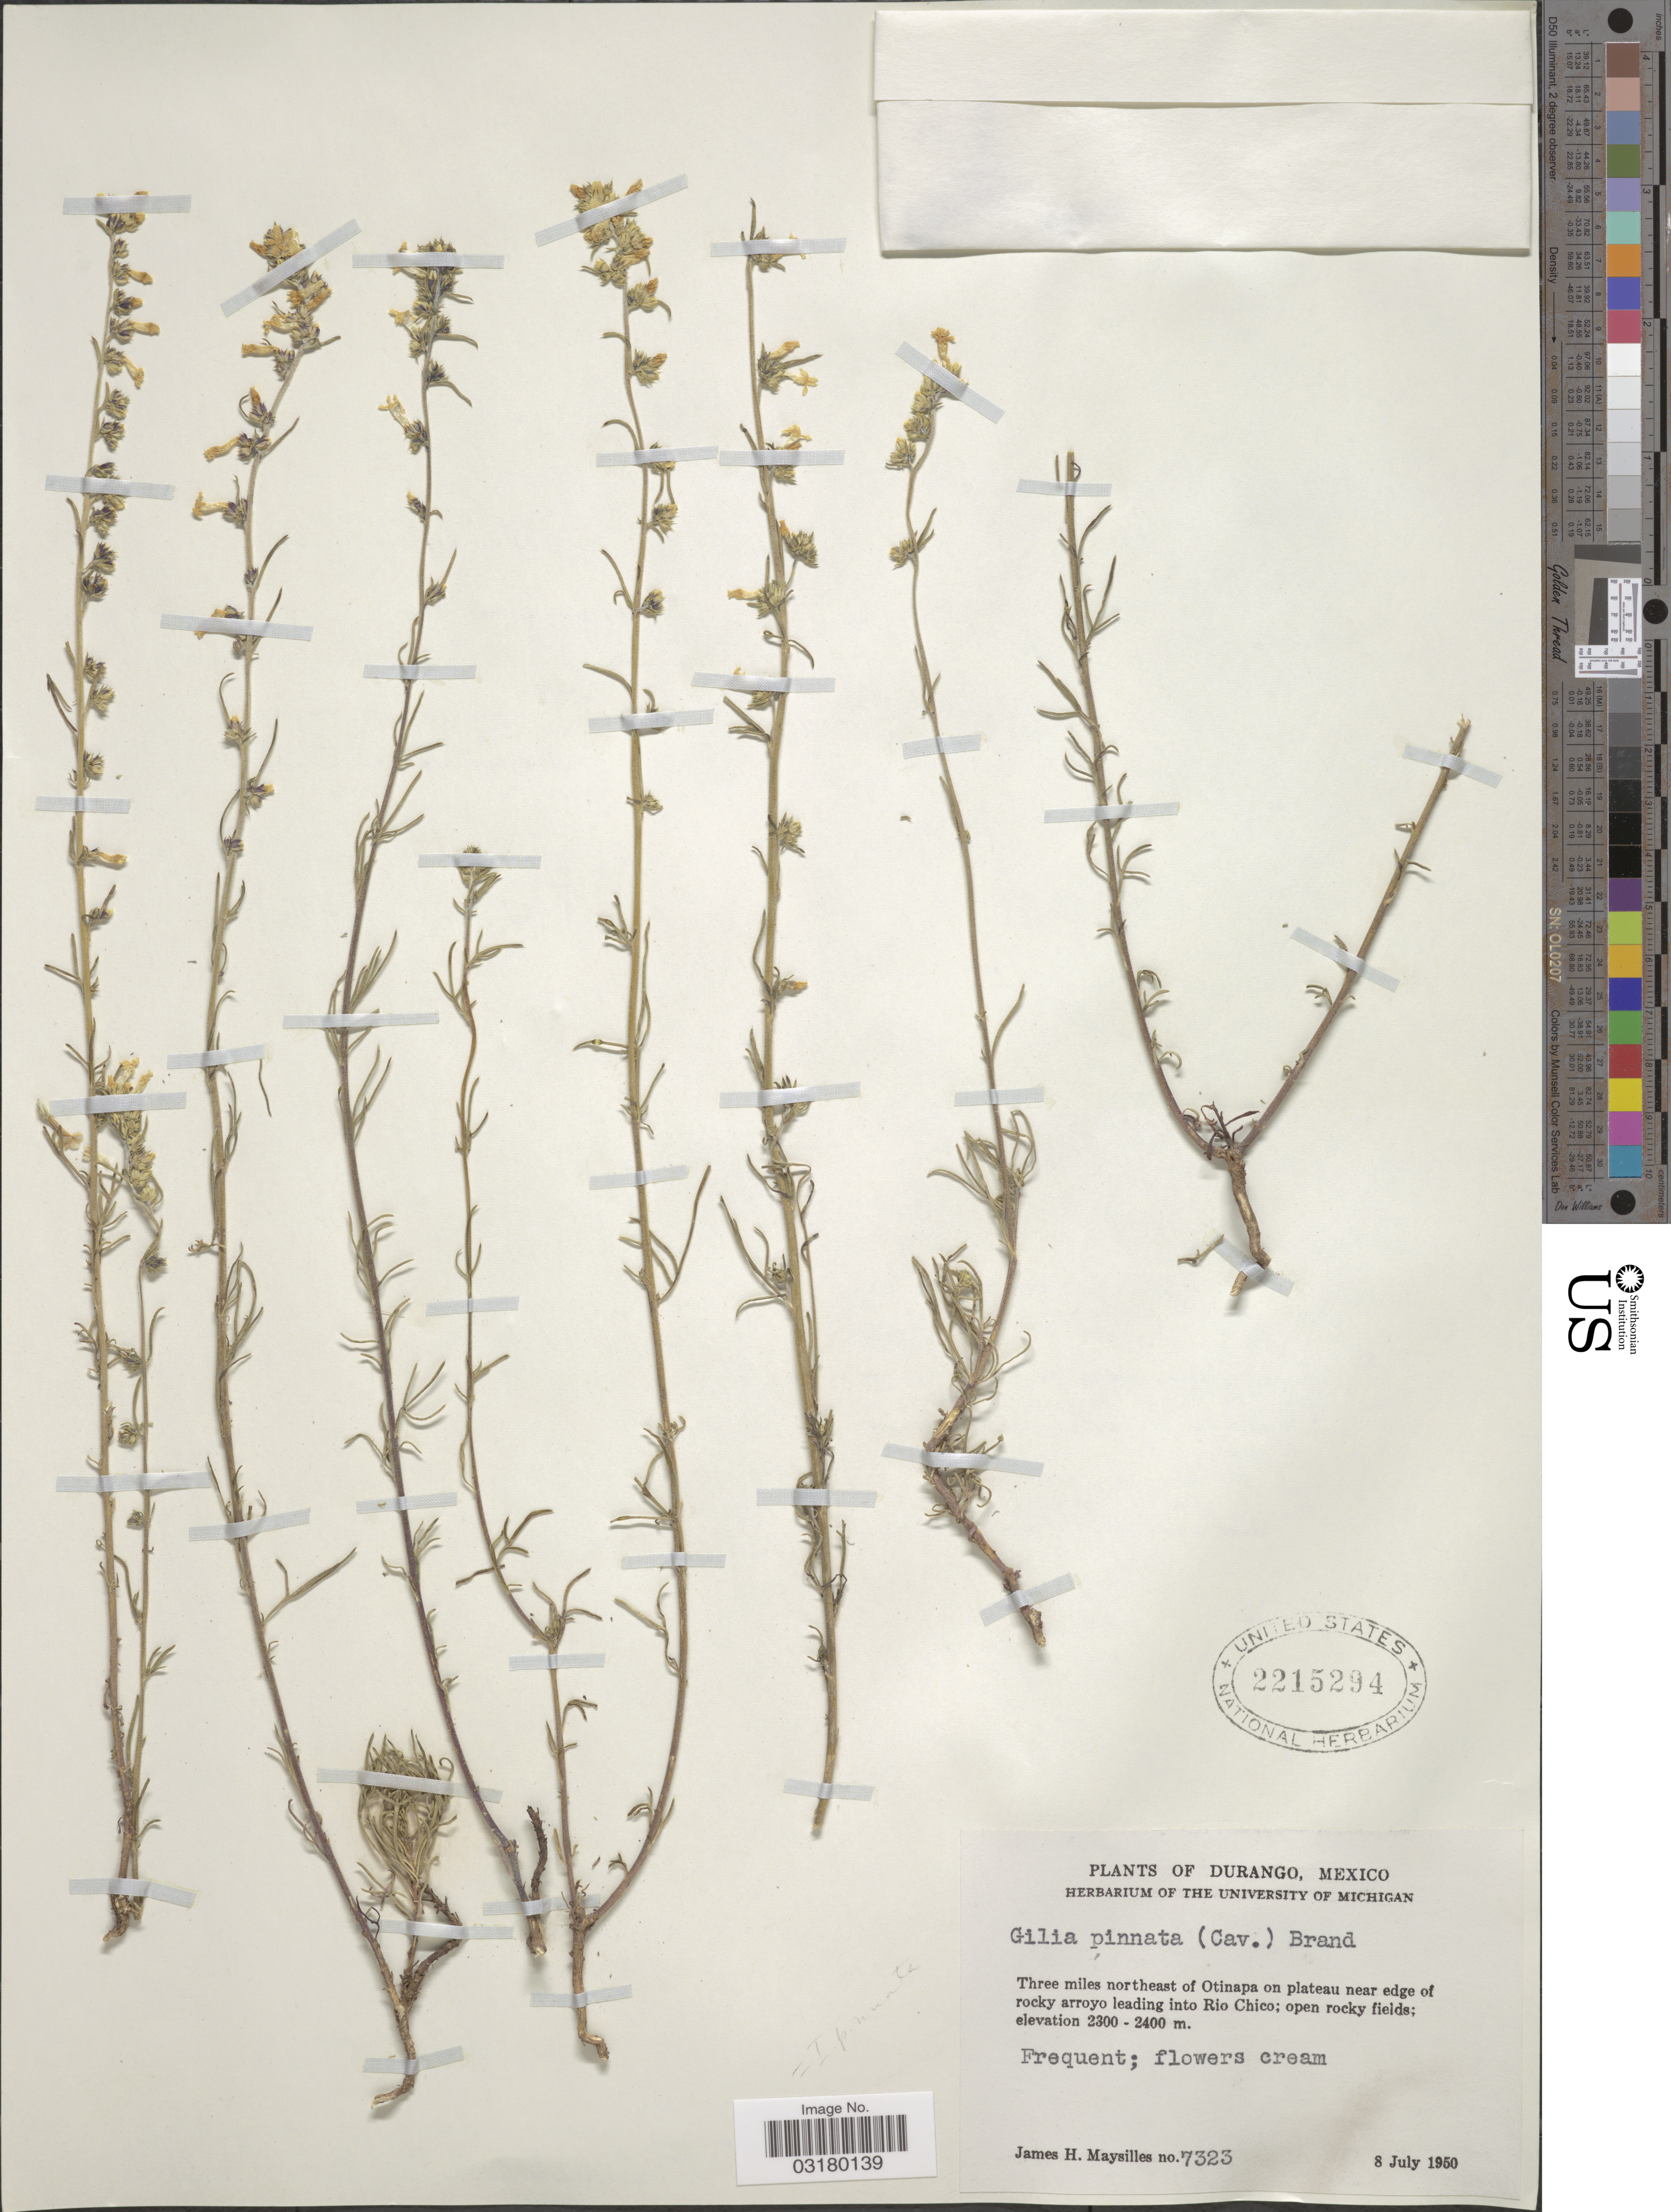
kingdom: Plantae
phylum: Tracheophyta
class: Magnoliopsida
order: Ericales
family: Polemoniaceae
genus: Ipomopsis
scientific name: Ipomopsis pinnata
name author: (Cav.) V.E. Grant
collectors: J. Maysilles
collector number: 7323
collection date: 1950-07-08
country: Mexico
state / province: Durango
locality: Three miles northeast of Otinapa on plateau near edge of rocky arroyo leading into Rio Chico.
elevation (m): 2300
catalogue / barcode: US 2215294